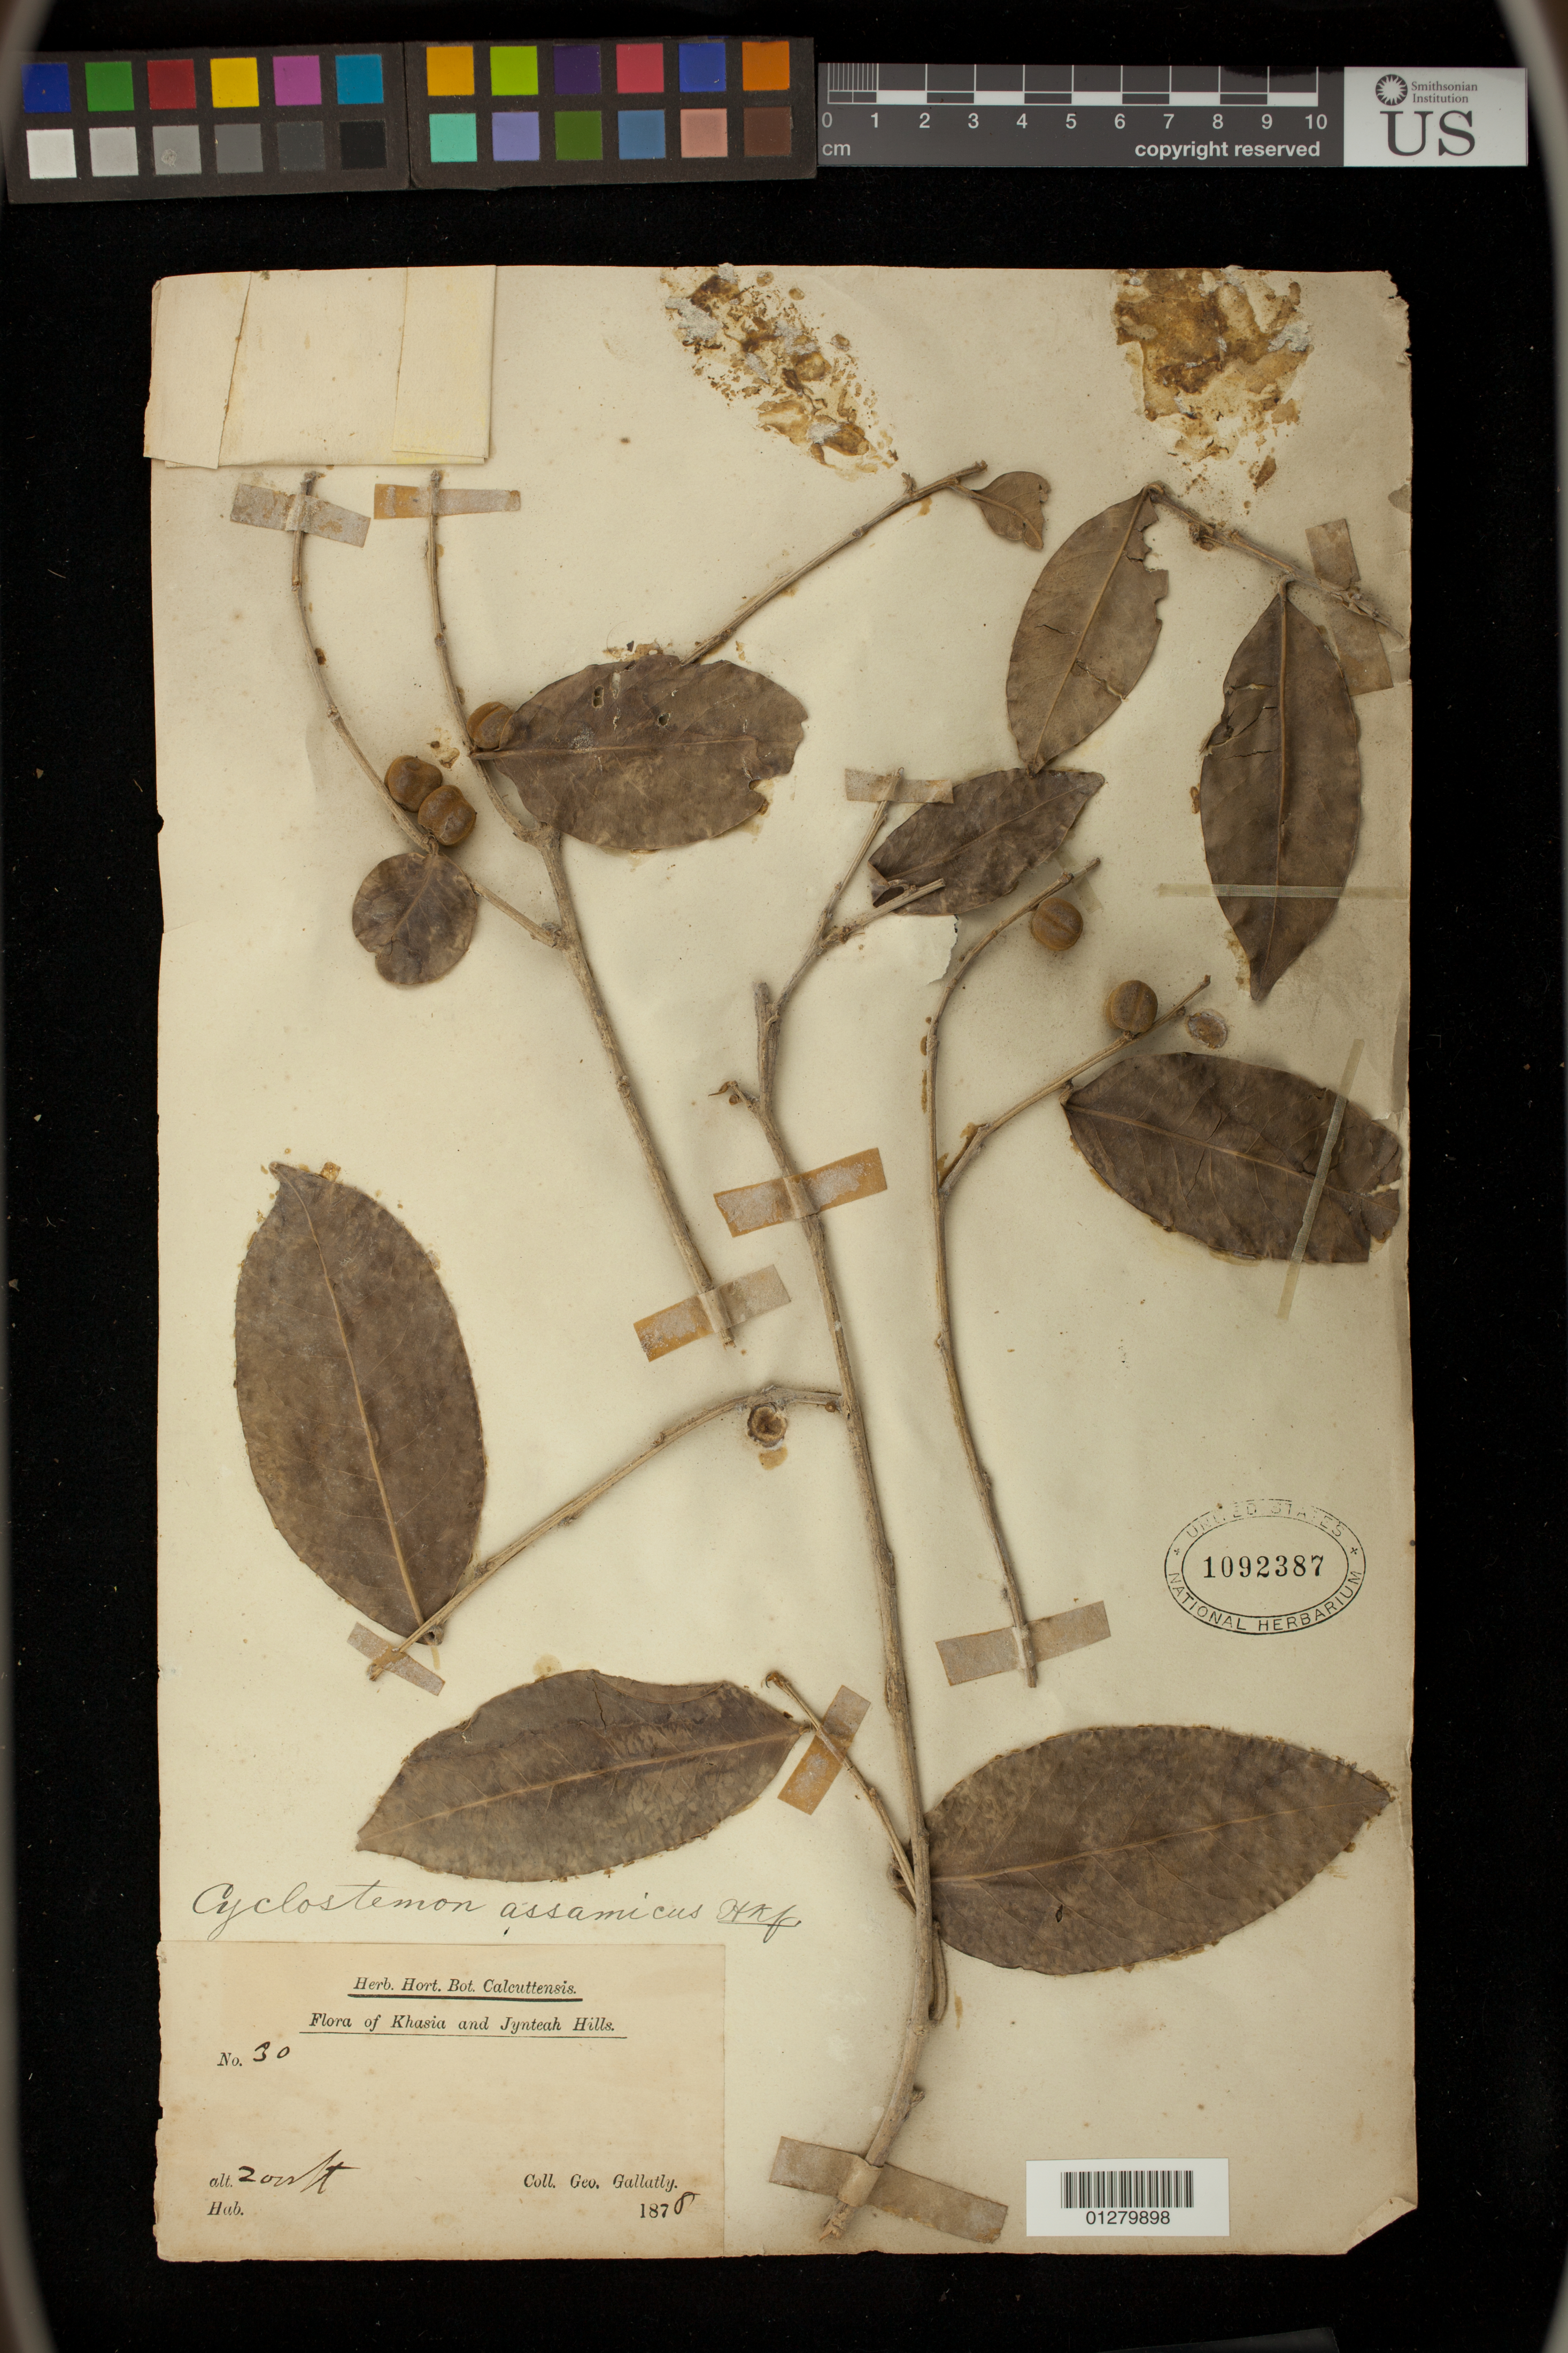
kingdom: Plantae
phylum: Tracheophyta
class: Magnoliopsida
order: Malpighiales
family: Putranjivaceae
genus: Drypetes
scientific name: Drypetes assamica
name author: (Hook. f.) Pax & K. Hoffm.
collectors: G. Gallatly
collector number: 30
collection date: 1878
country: India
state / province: Meghalaya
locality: Khasia and Jynteah Hills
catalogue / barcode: US 1092387